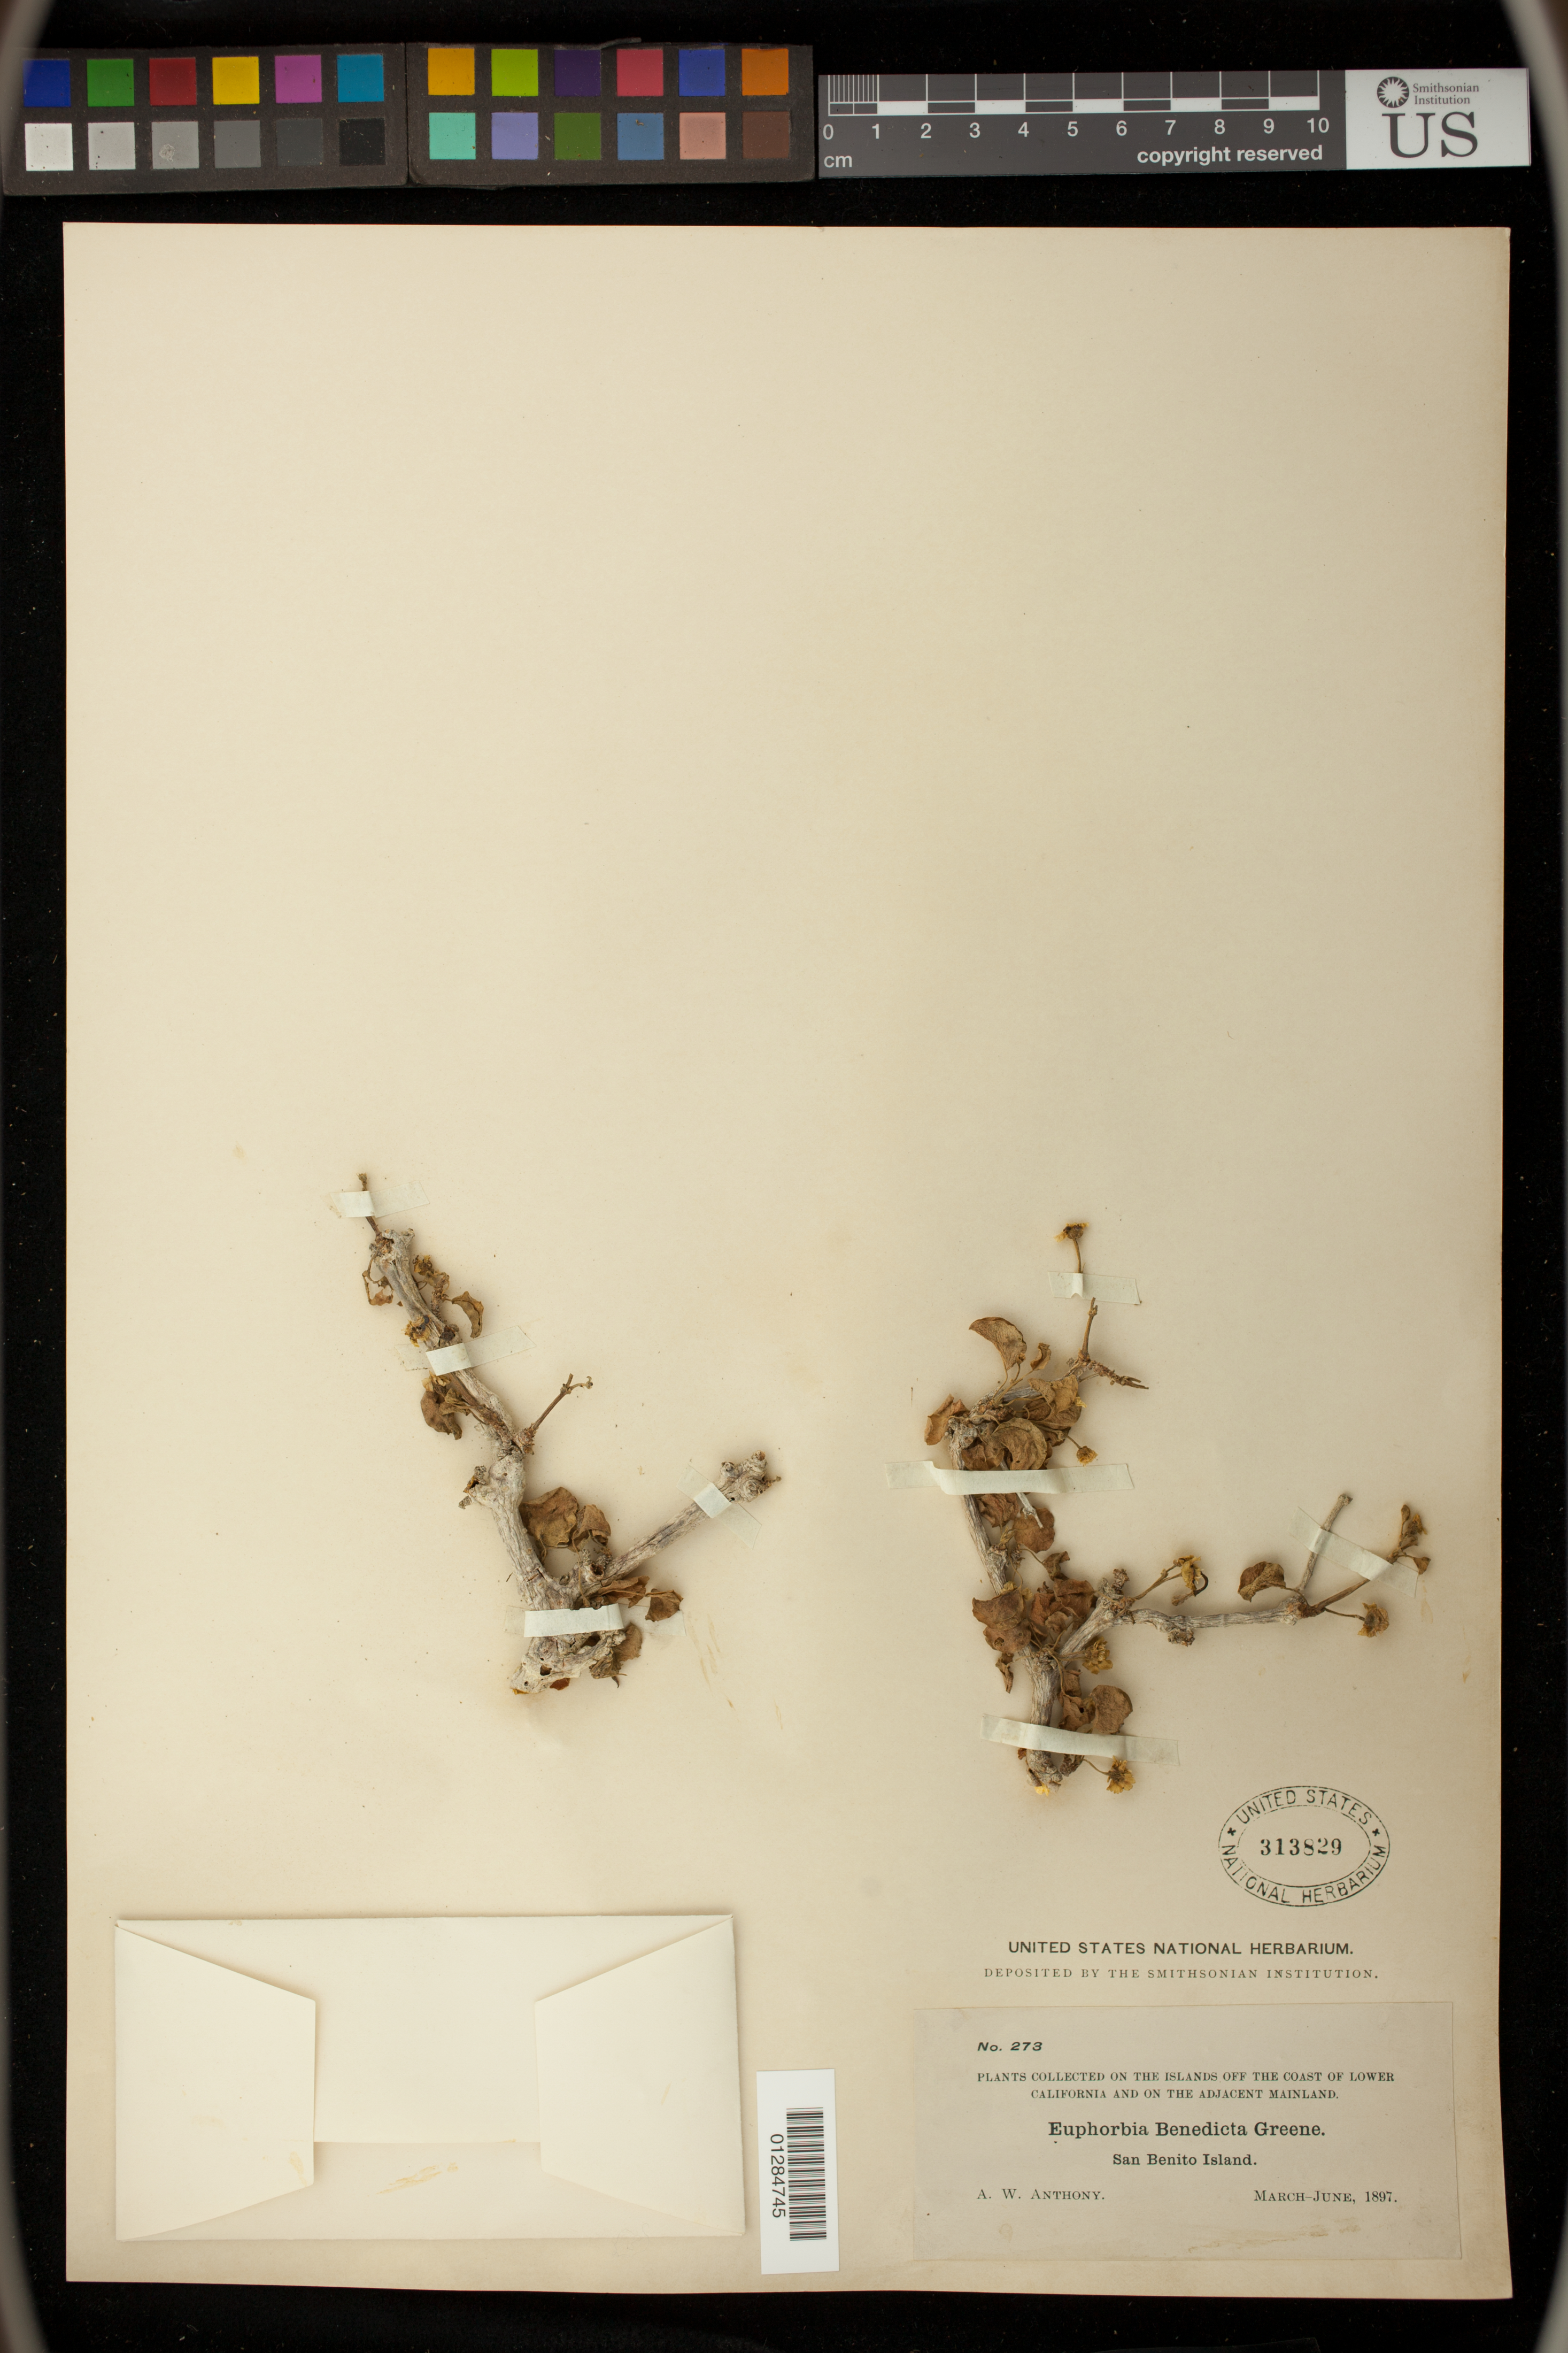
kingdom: Plantae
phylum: Tracheophyta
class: Magnoliopsida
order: Malpighiales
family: Euphorbiaceae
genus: Euphorbia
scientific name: Euphorbia sp.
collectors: A. W. Anthony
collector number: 273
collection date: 1897-03/1897-06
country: Mexico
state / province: Baja California Norte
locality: San Benito Island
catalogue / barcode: US 313829